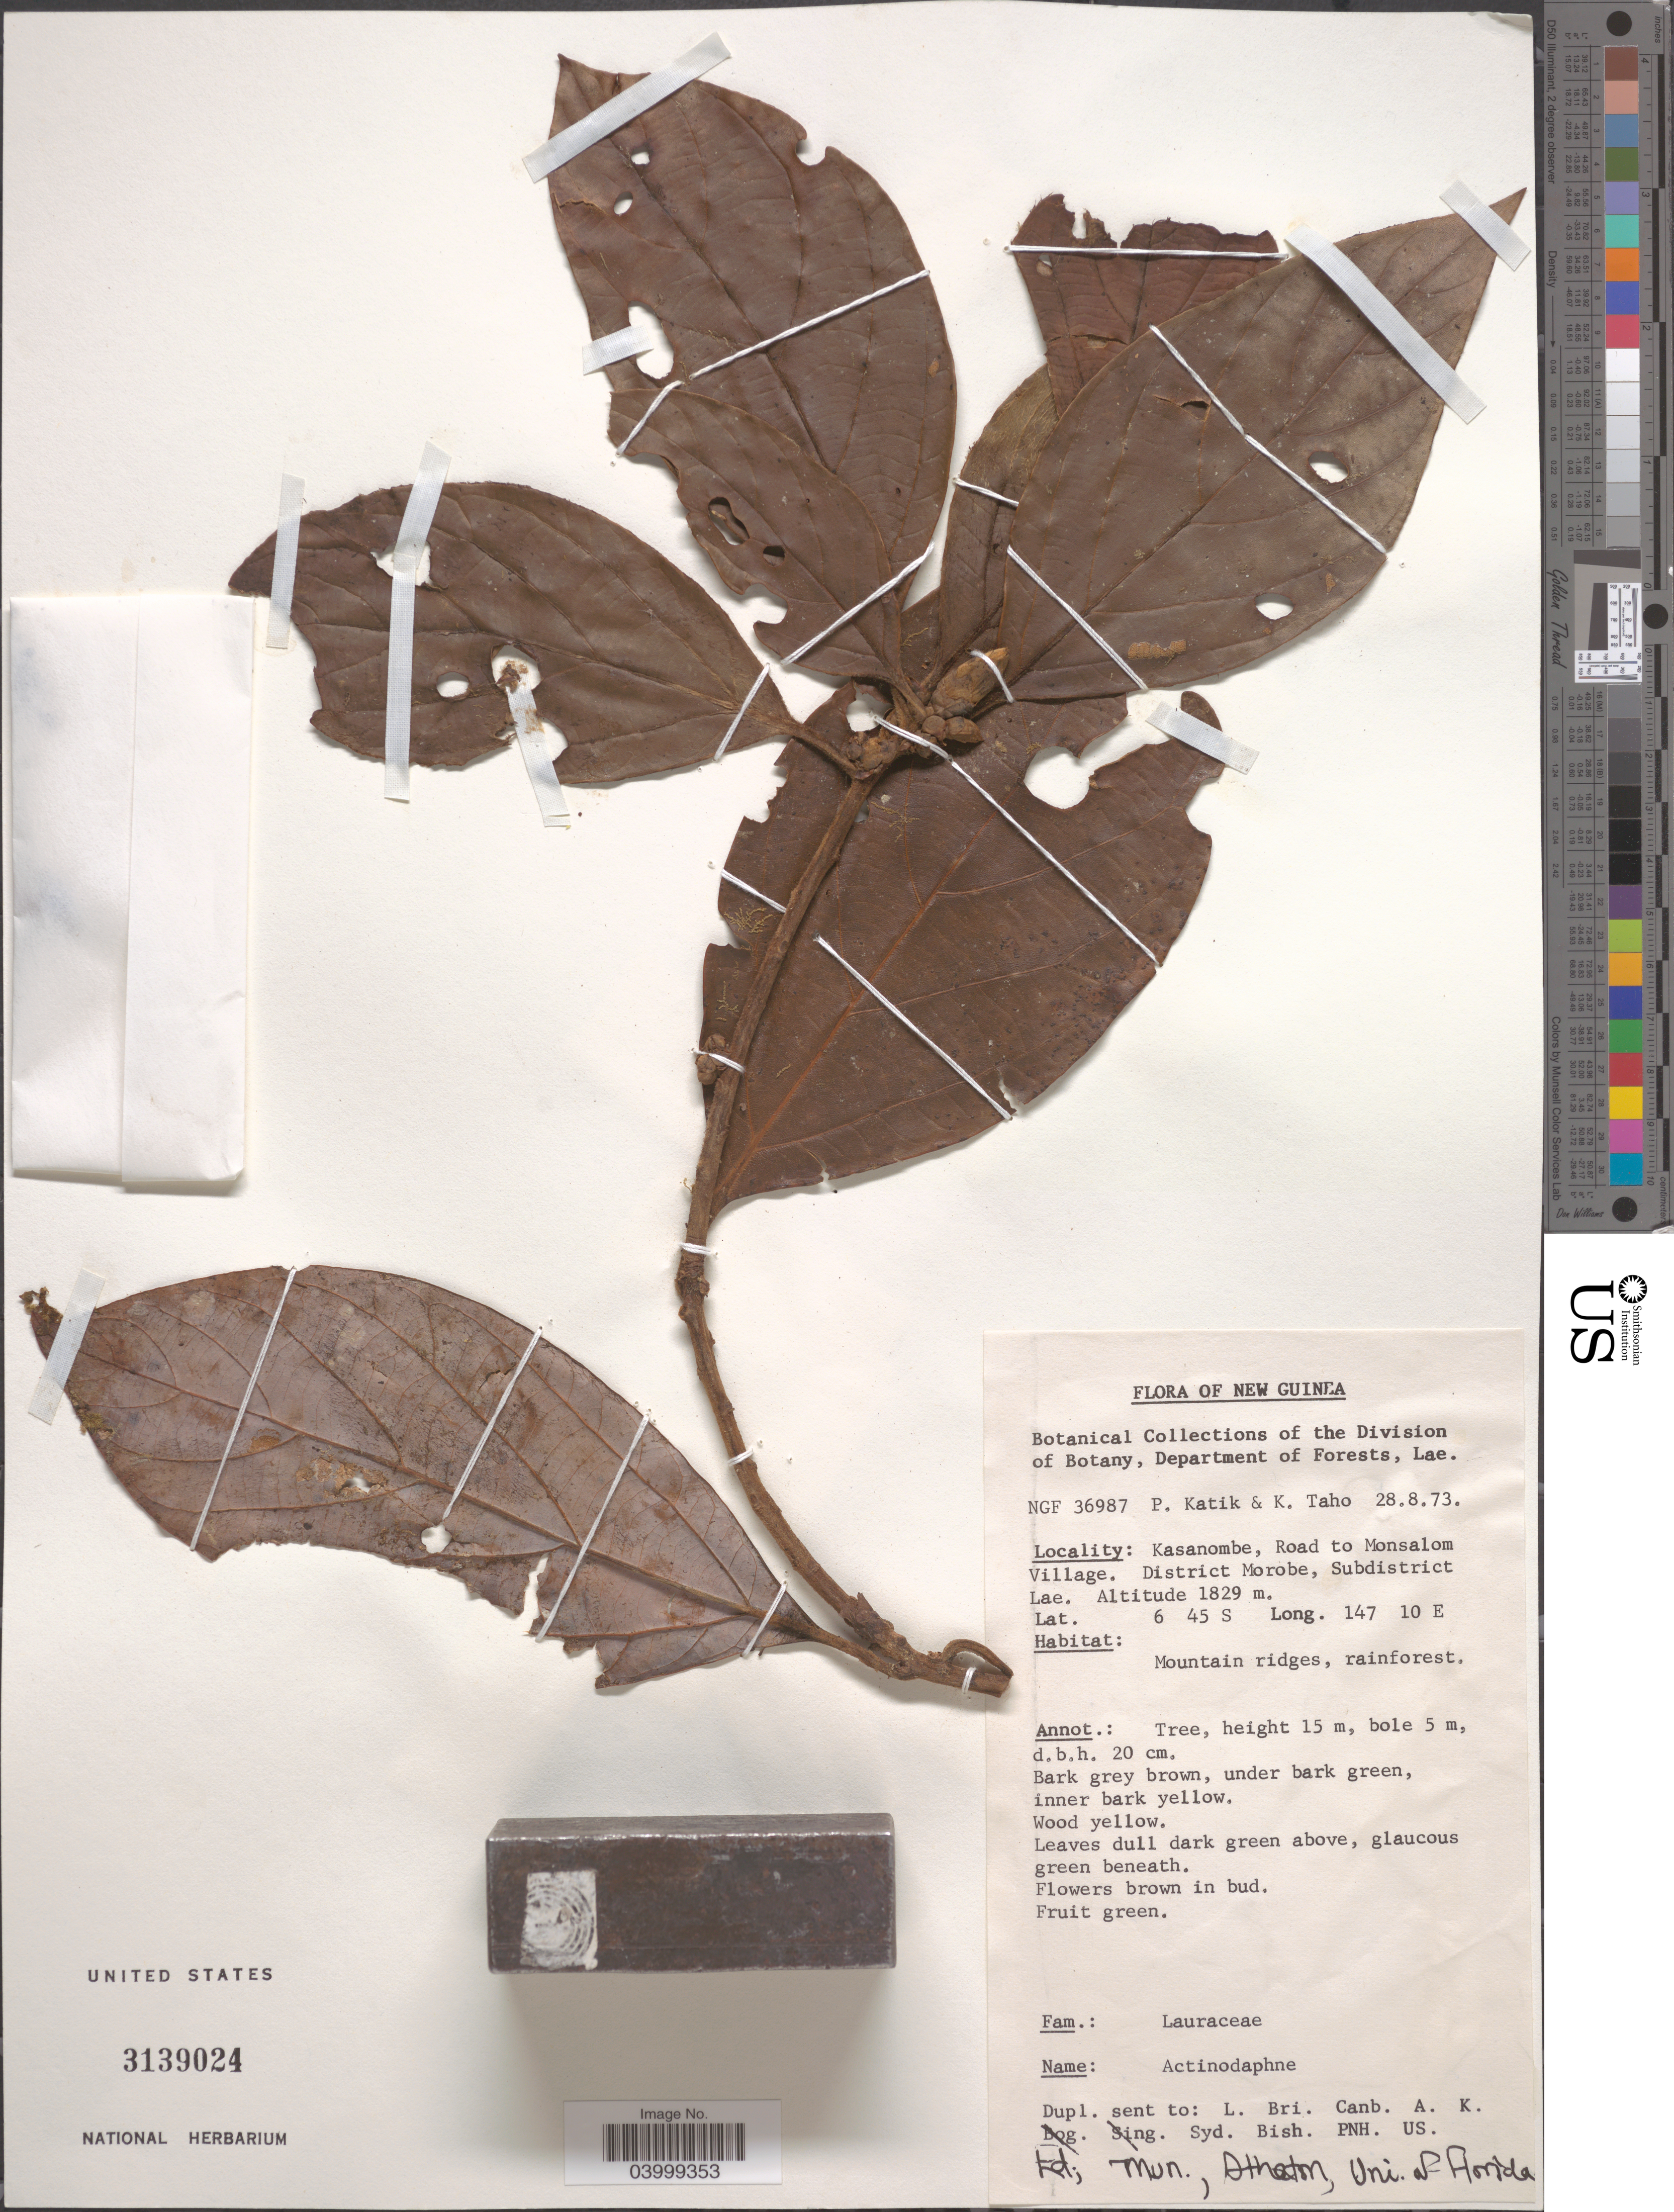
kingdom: Plantae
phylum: Tracheophyta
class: Magnoliopsida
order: Laurales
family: Lauraceae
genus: Actinodaphne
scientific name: Actinodaphne sp.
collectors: P. Katik & K. Taho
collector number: NGF 36987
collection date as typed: Transcribed d/m/y: 28/8/73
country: Papua New Guinea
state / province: Morobe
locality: New Guinea. Kasanombe, Road to Monsalom Village. District Morobe, Subdistrict Lae.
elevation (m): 1829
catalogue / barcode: US 3139024